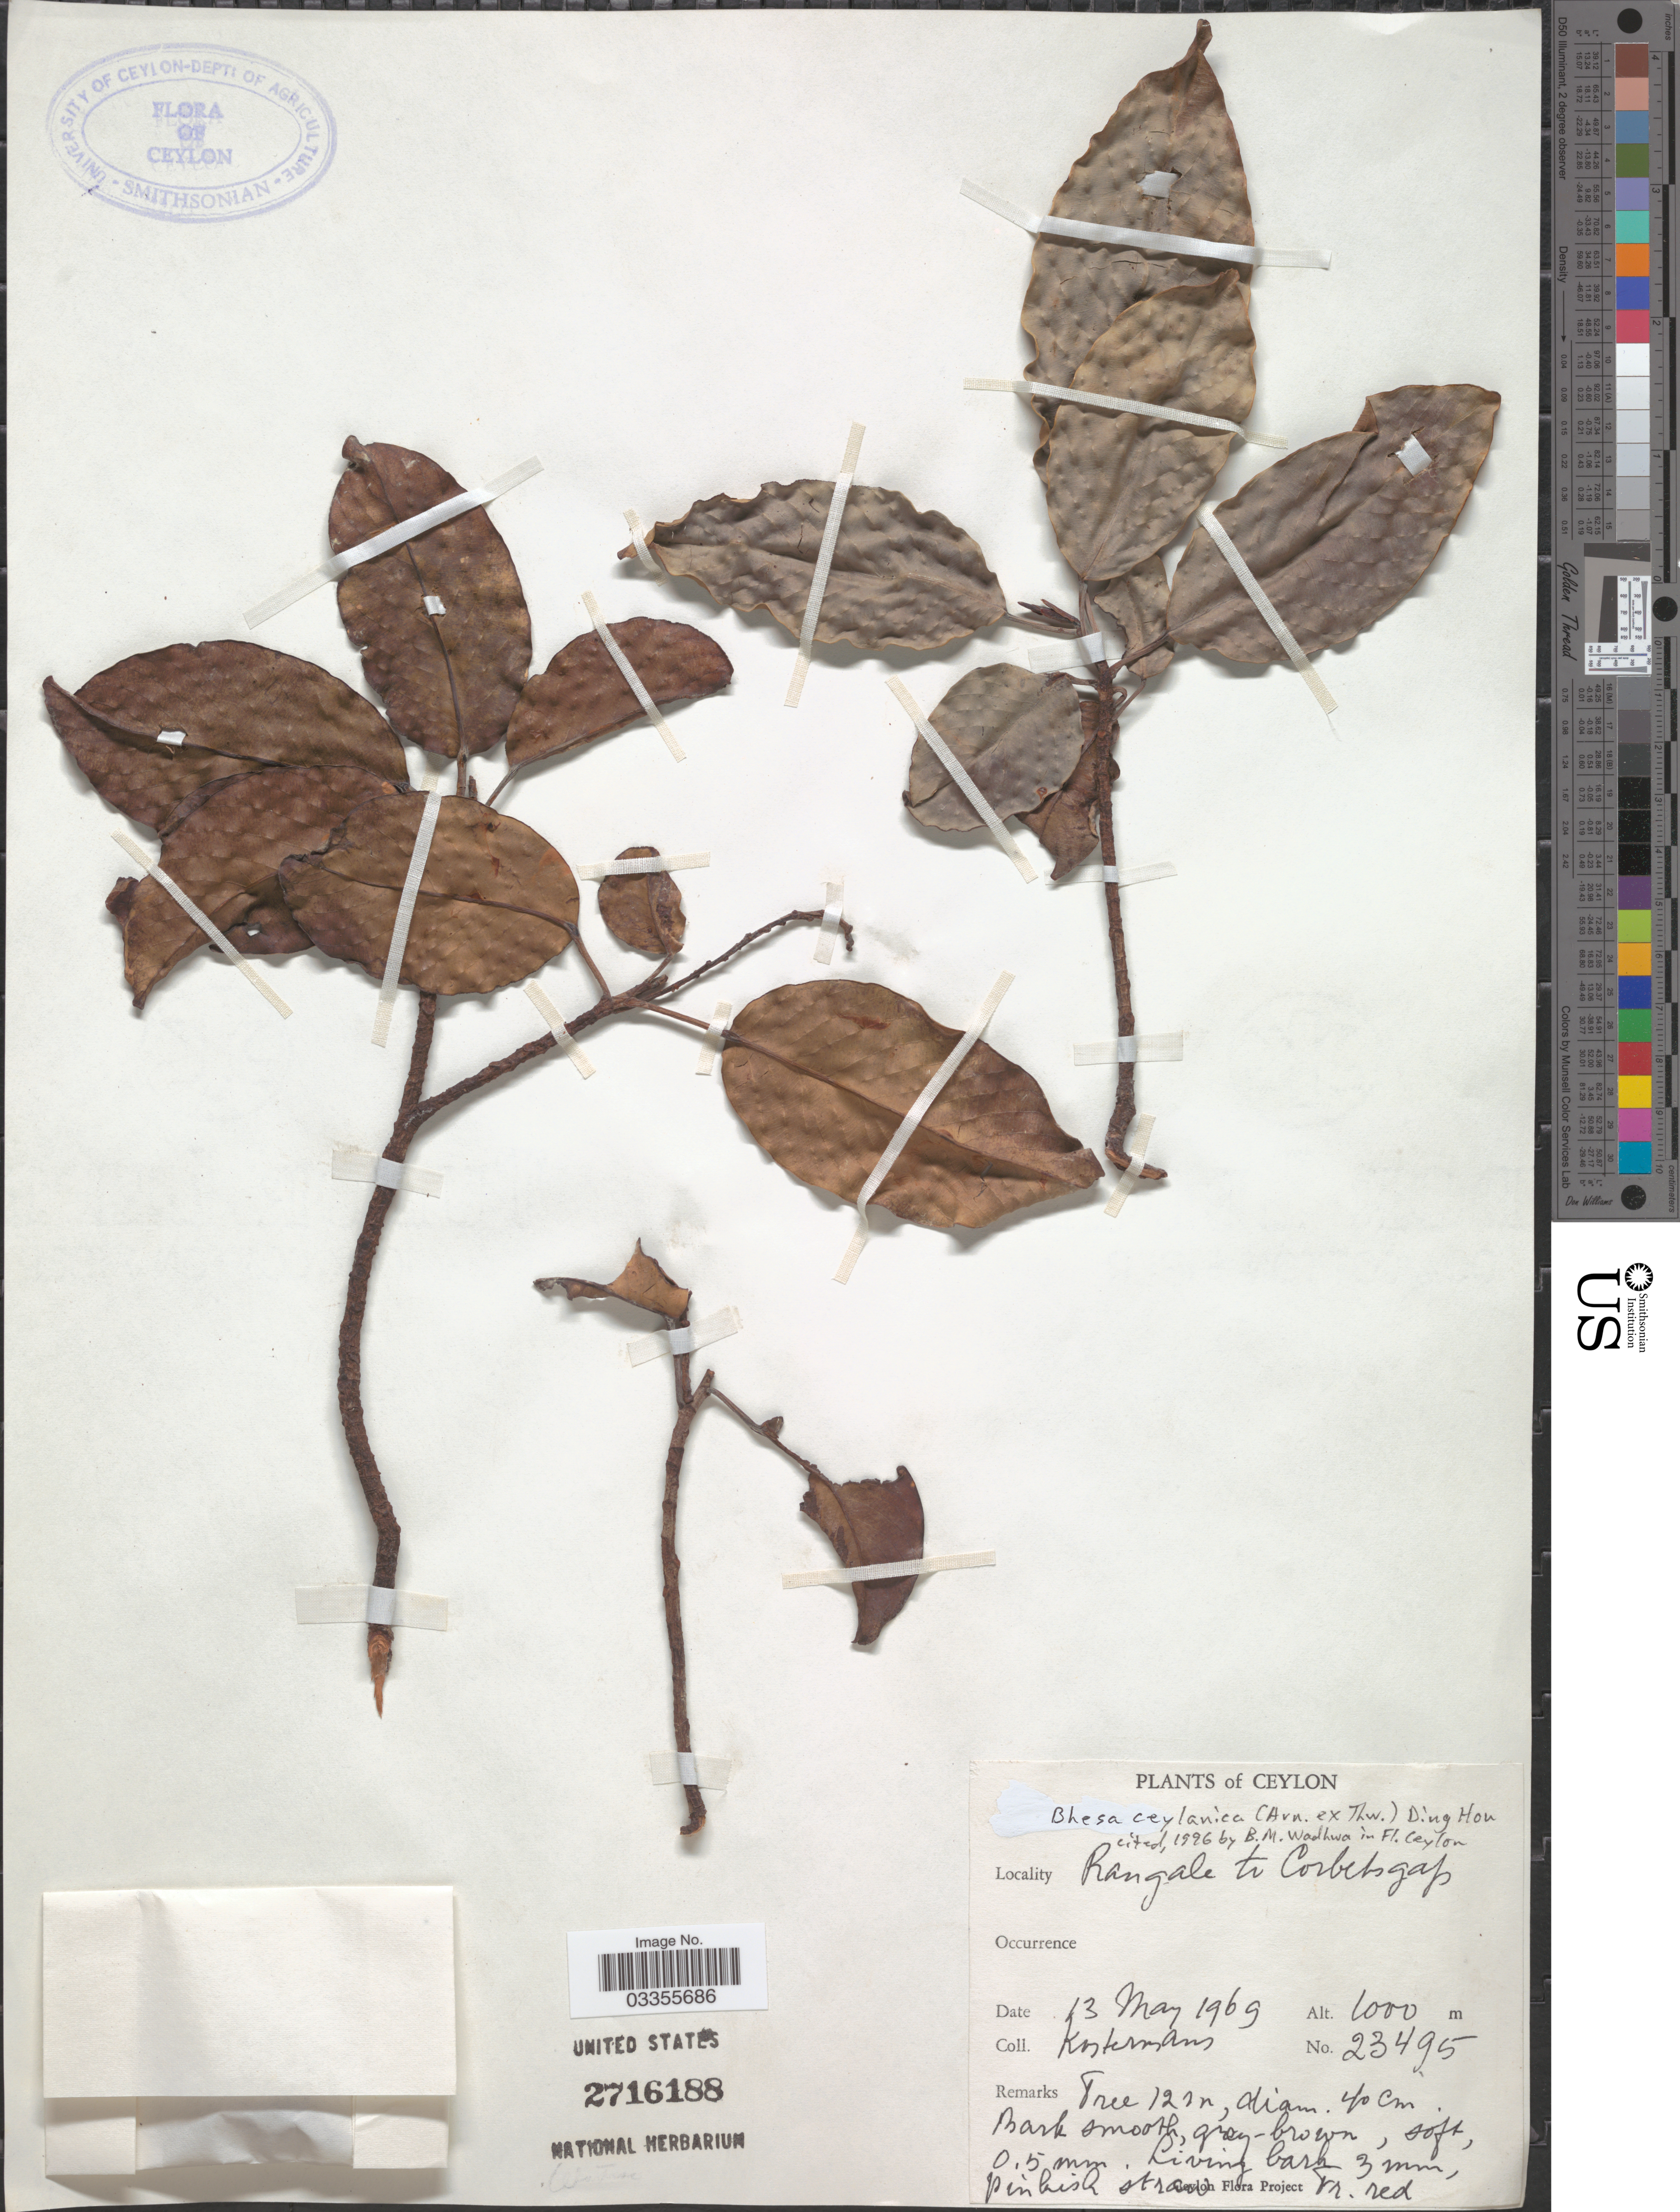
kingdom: Plantae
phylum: Tracheophyta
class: Magnoliopsida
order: Malpighiales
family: Centroplacaceae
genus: Bhesa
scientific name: Bhesa ceylanica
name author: (Arn. ex Thwaites) Ding Hou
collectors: Kostermans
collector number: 23495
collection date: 1969-05-13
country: Sri Lanka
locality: Ceylon. Rangale to Corbetsgap.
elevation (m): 1000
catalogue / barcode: US 2716188